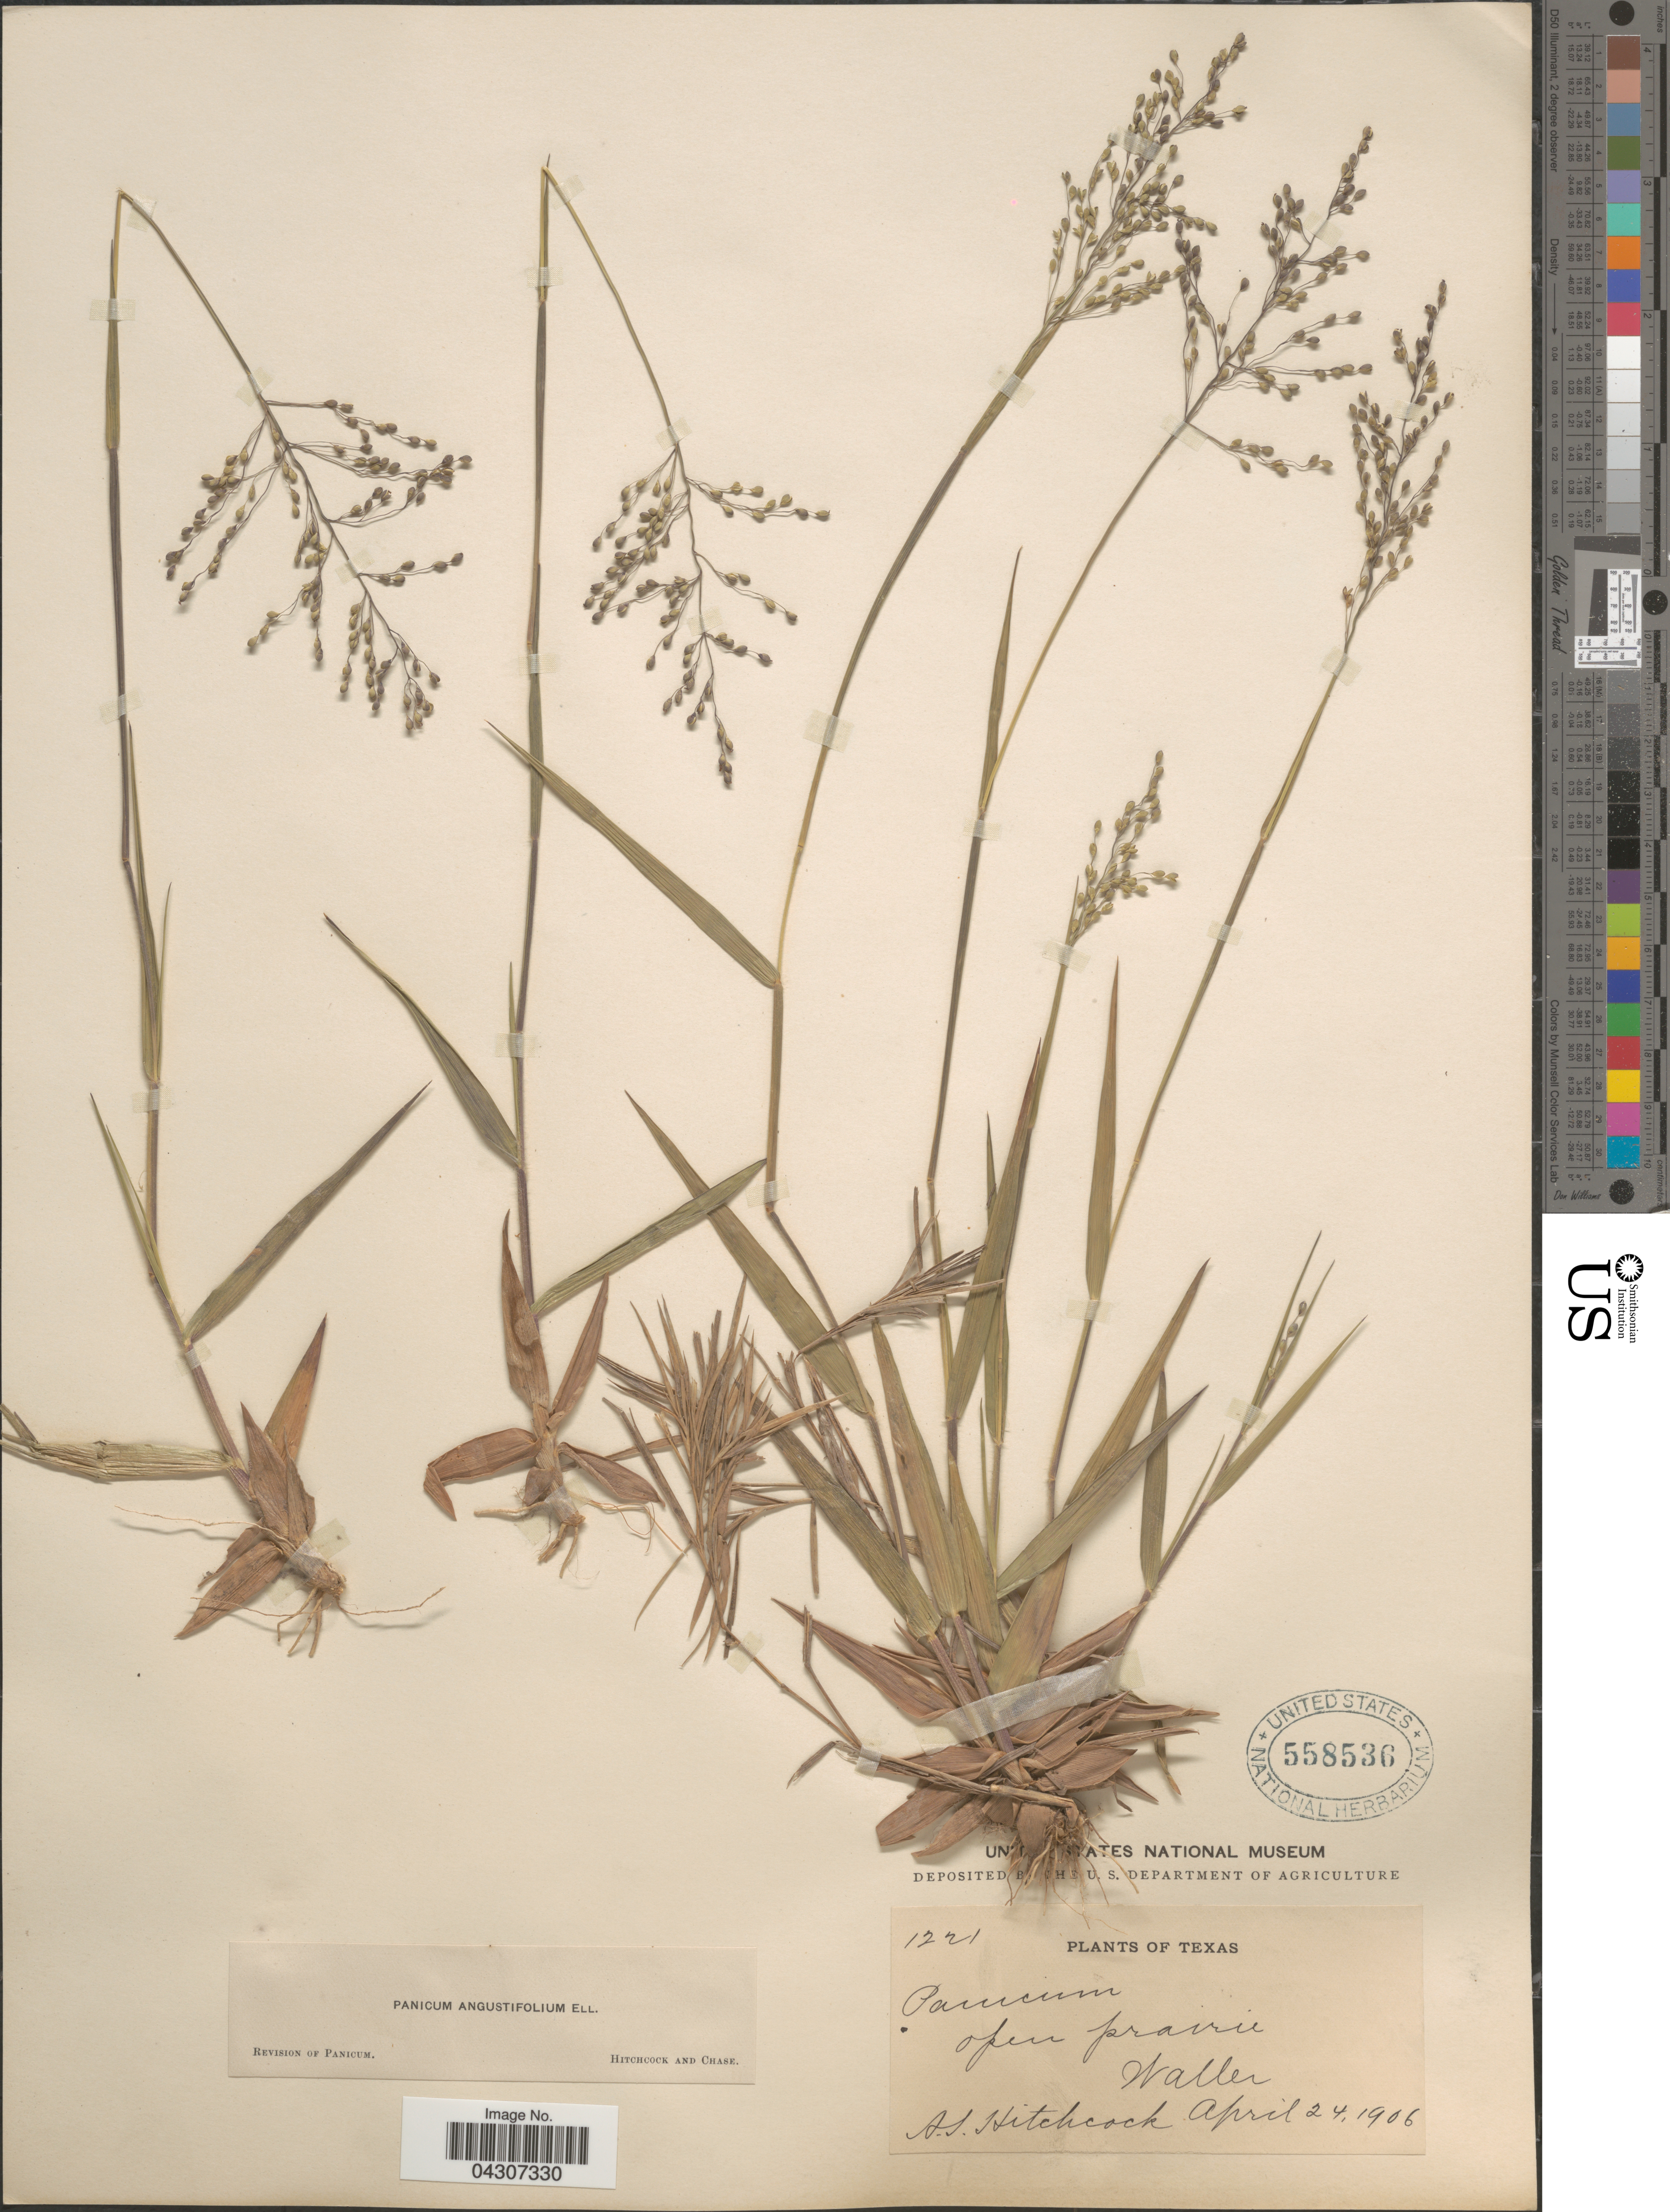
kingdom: Plantae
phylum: Tracheophyta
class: Liliopsida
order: Poales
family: Poaceae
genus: Dichanthelium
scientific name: Dichanthelium aciculare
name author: (Desv. ex Poir.) Gould & C.A. Clark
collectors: A. S. Hitchcock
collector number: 1221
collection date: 1906-04-24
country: United States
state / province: Texas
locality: Waller.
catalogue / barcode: US 558536